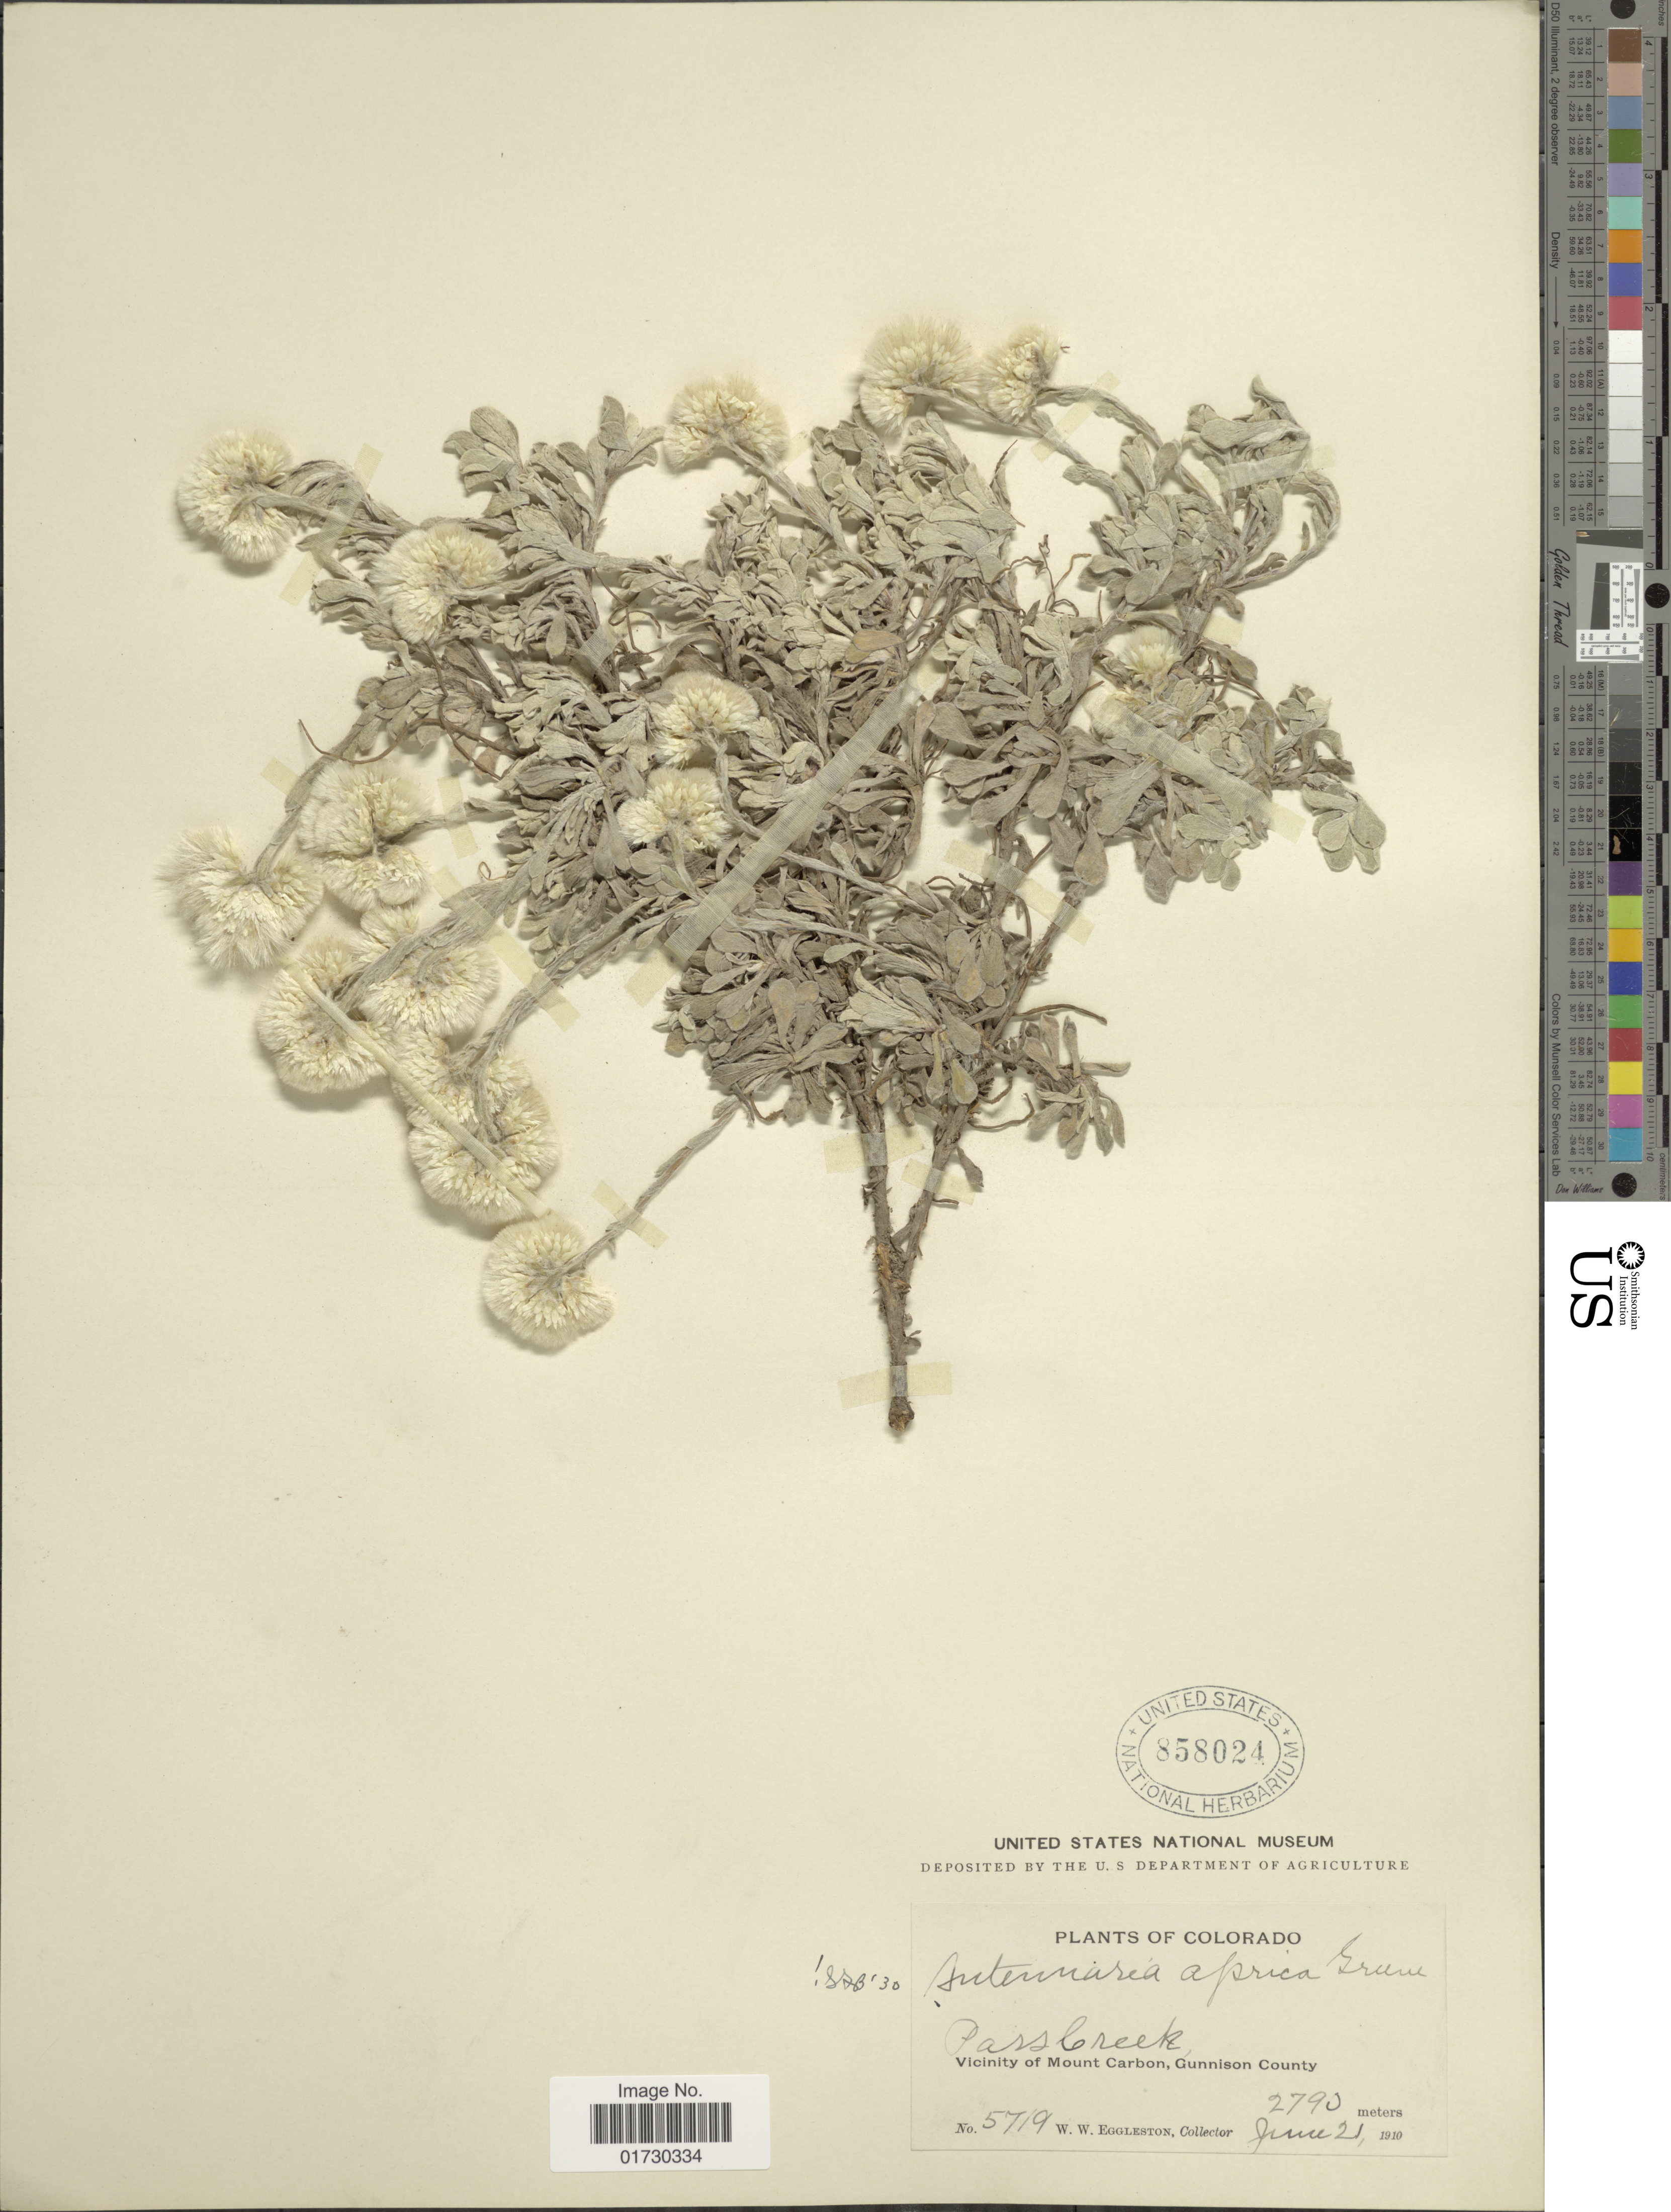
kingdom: Plantae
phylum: Tracheophyta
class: Magnoliopsida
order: Asterales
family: Asteraceae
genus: Antennaria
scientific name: Antennaria aprica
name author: Greene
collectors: W. W. Eggleston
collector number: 5719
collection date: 1910-06-21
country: United States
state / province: Colorado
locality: Pass Creek, Vicinity of Mount Carbon, Gunnison County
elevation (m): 2790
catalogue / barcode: US 858024